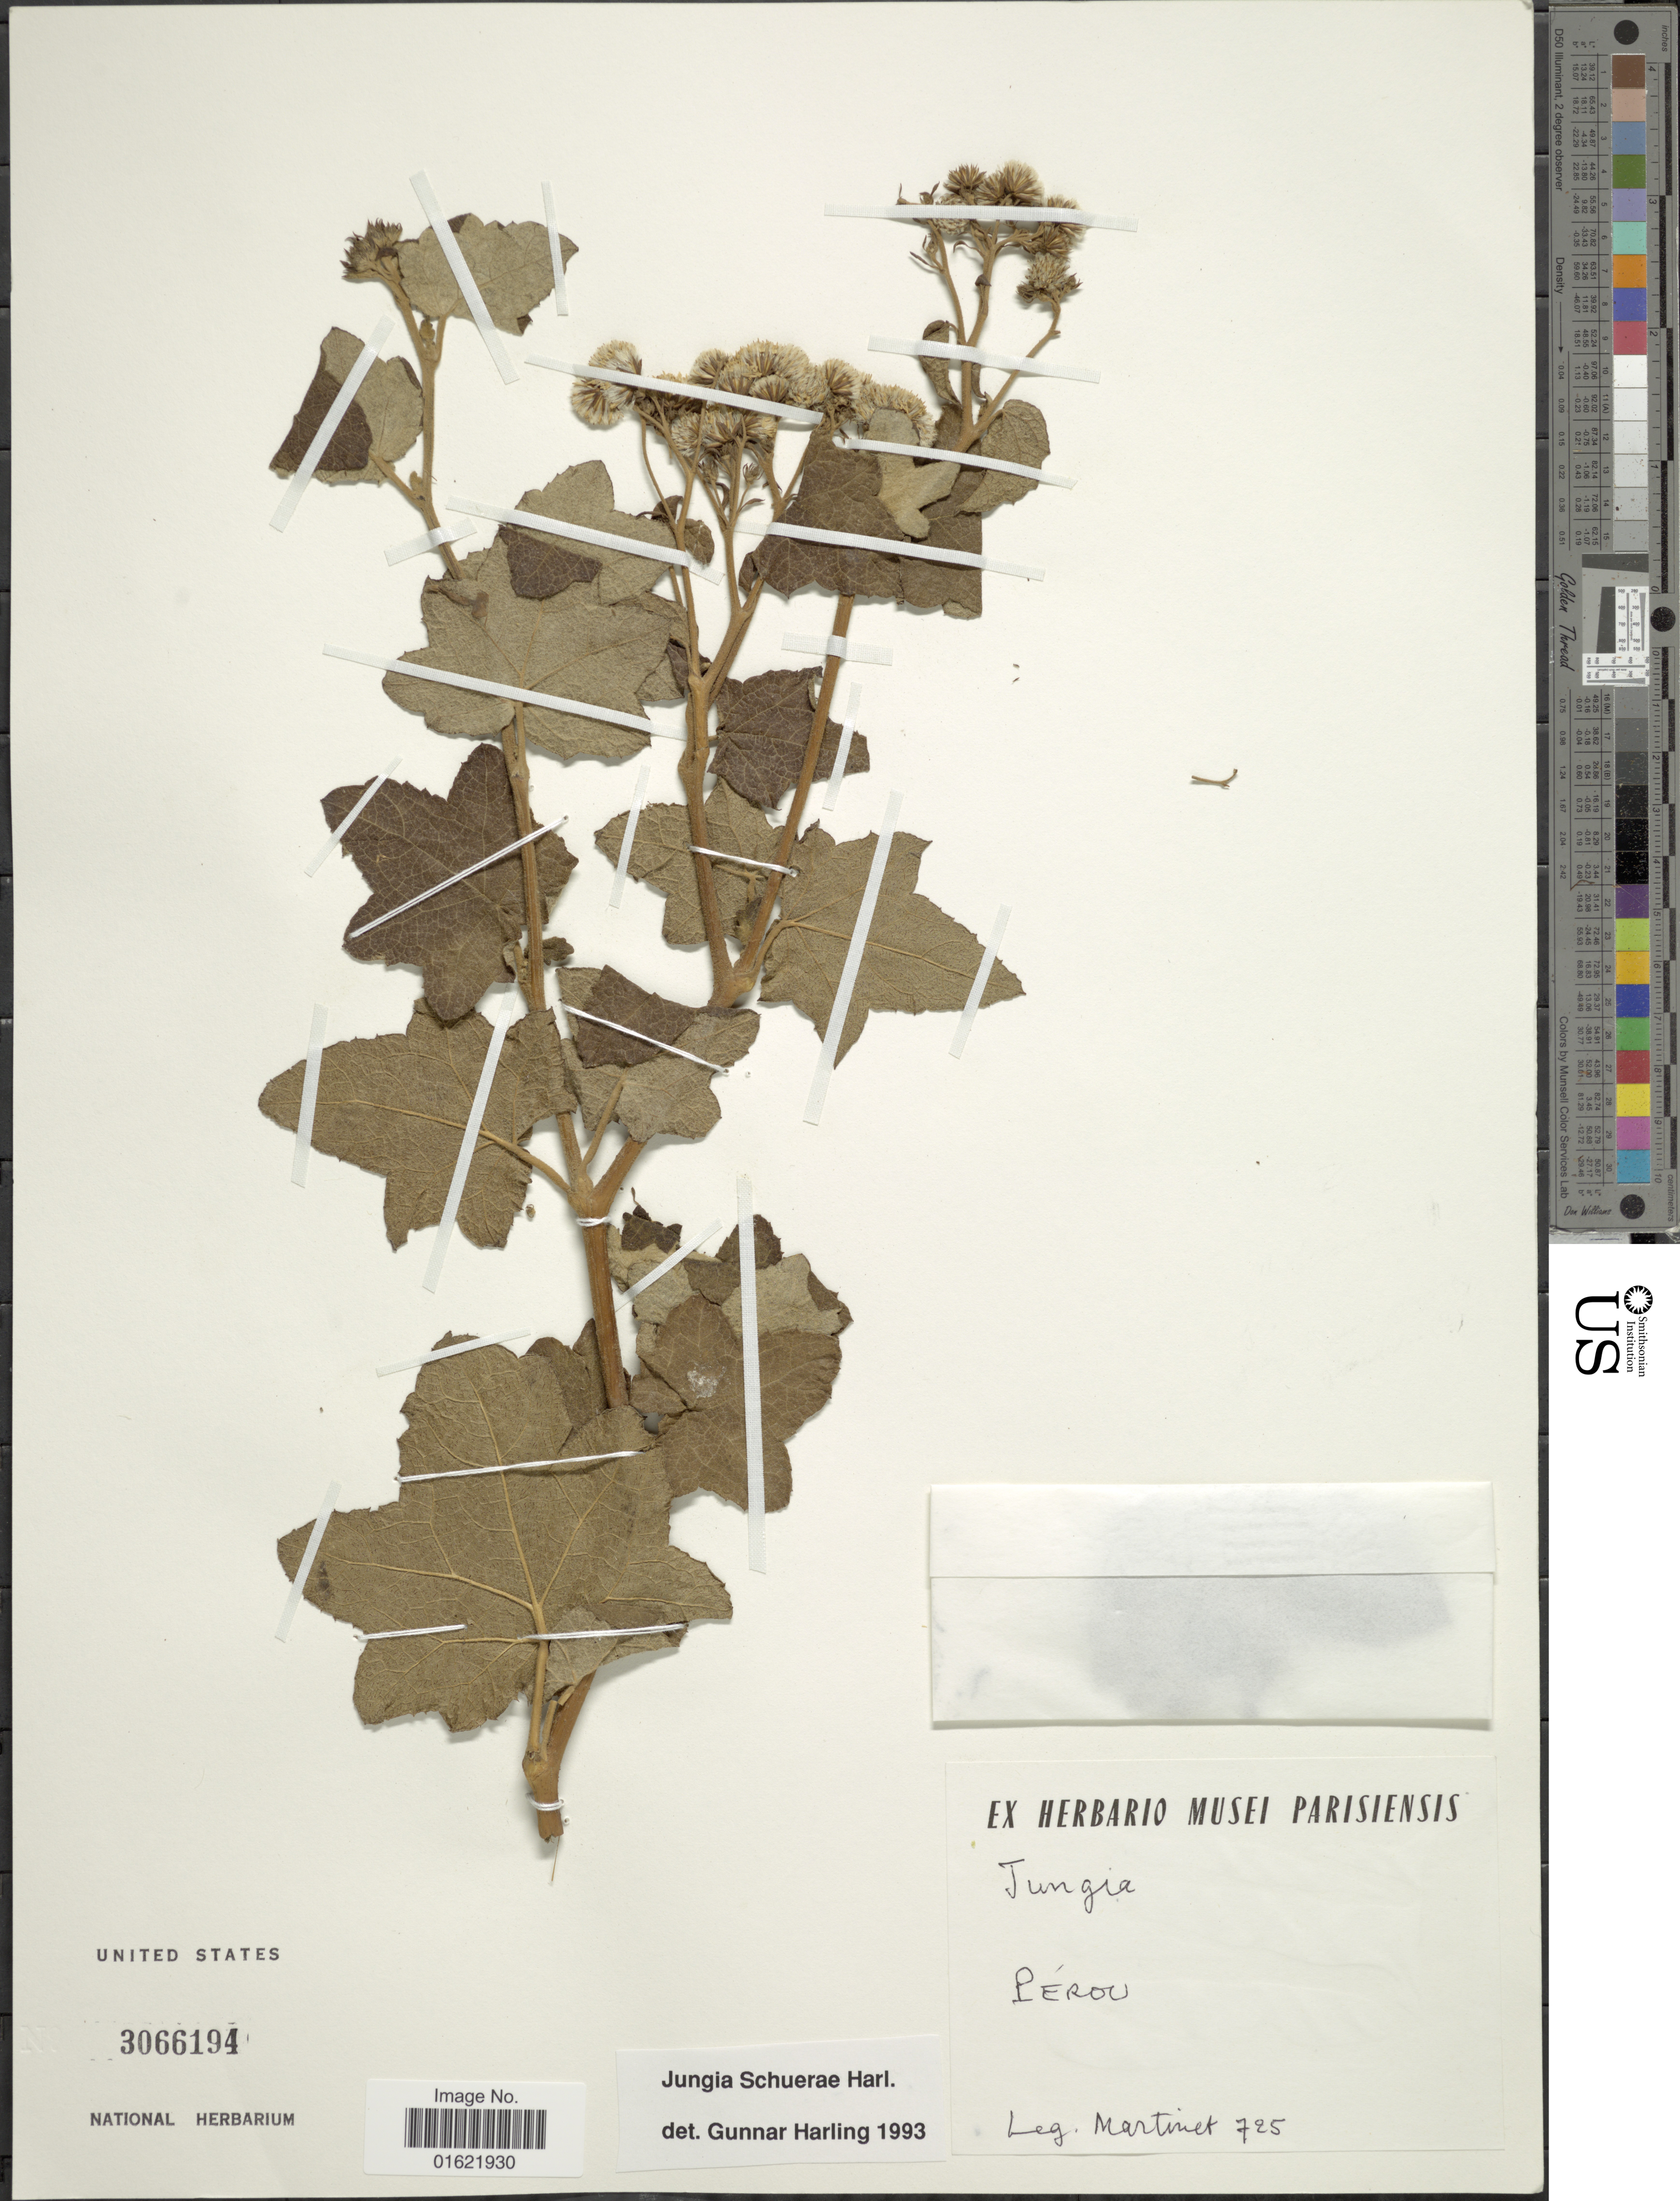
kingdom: Plantae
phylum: Tracheophyta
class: Magnoliopsida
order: Asterales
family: Asteraceae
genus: Jungia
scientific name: Jungia schuerae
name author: Harling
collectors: -. Martinet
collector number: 725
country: Peru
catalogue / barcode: US 3066194